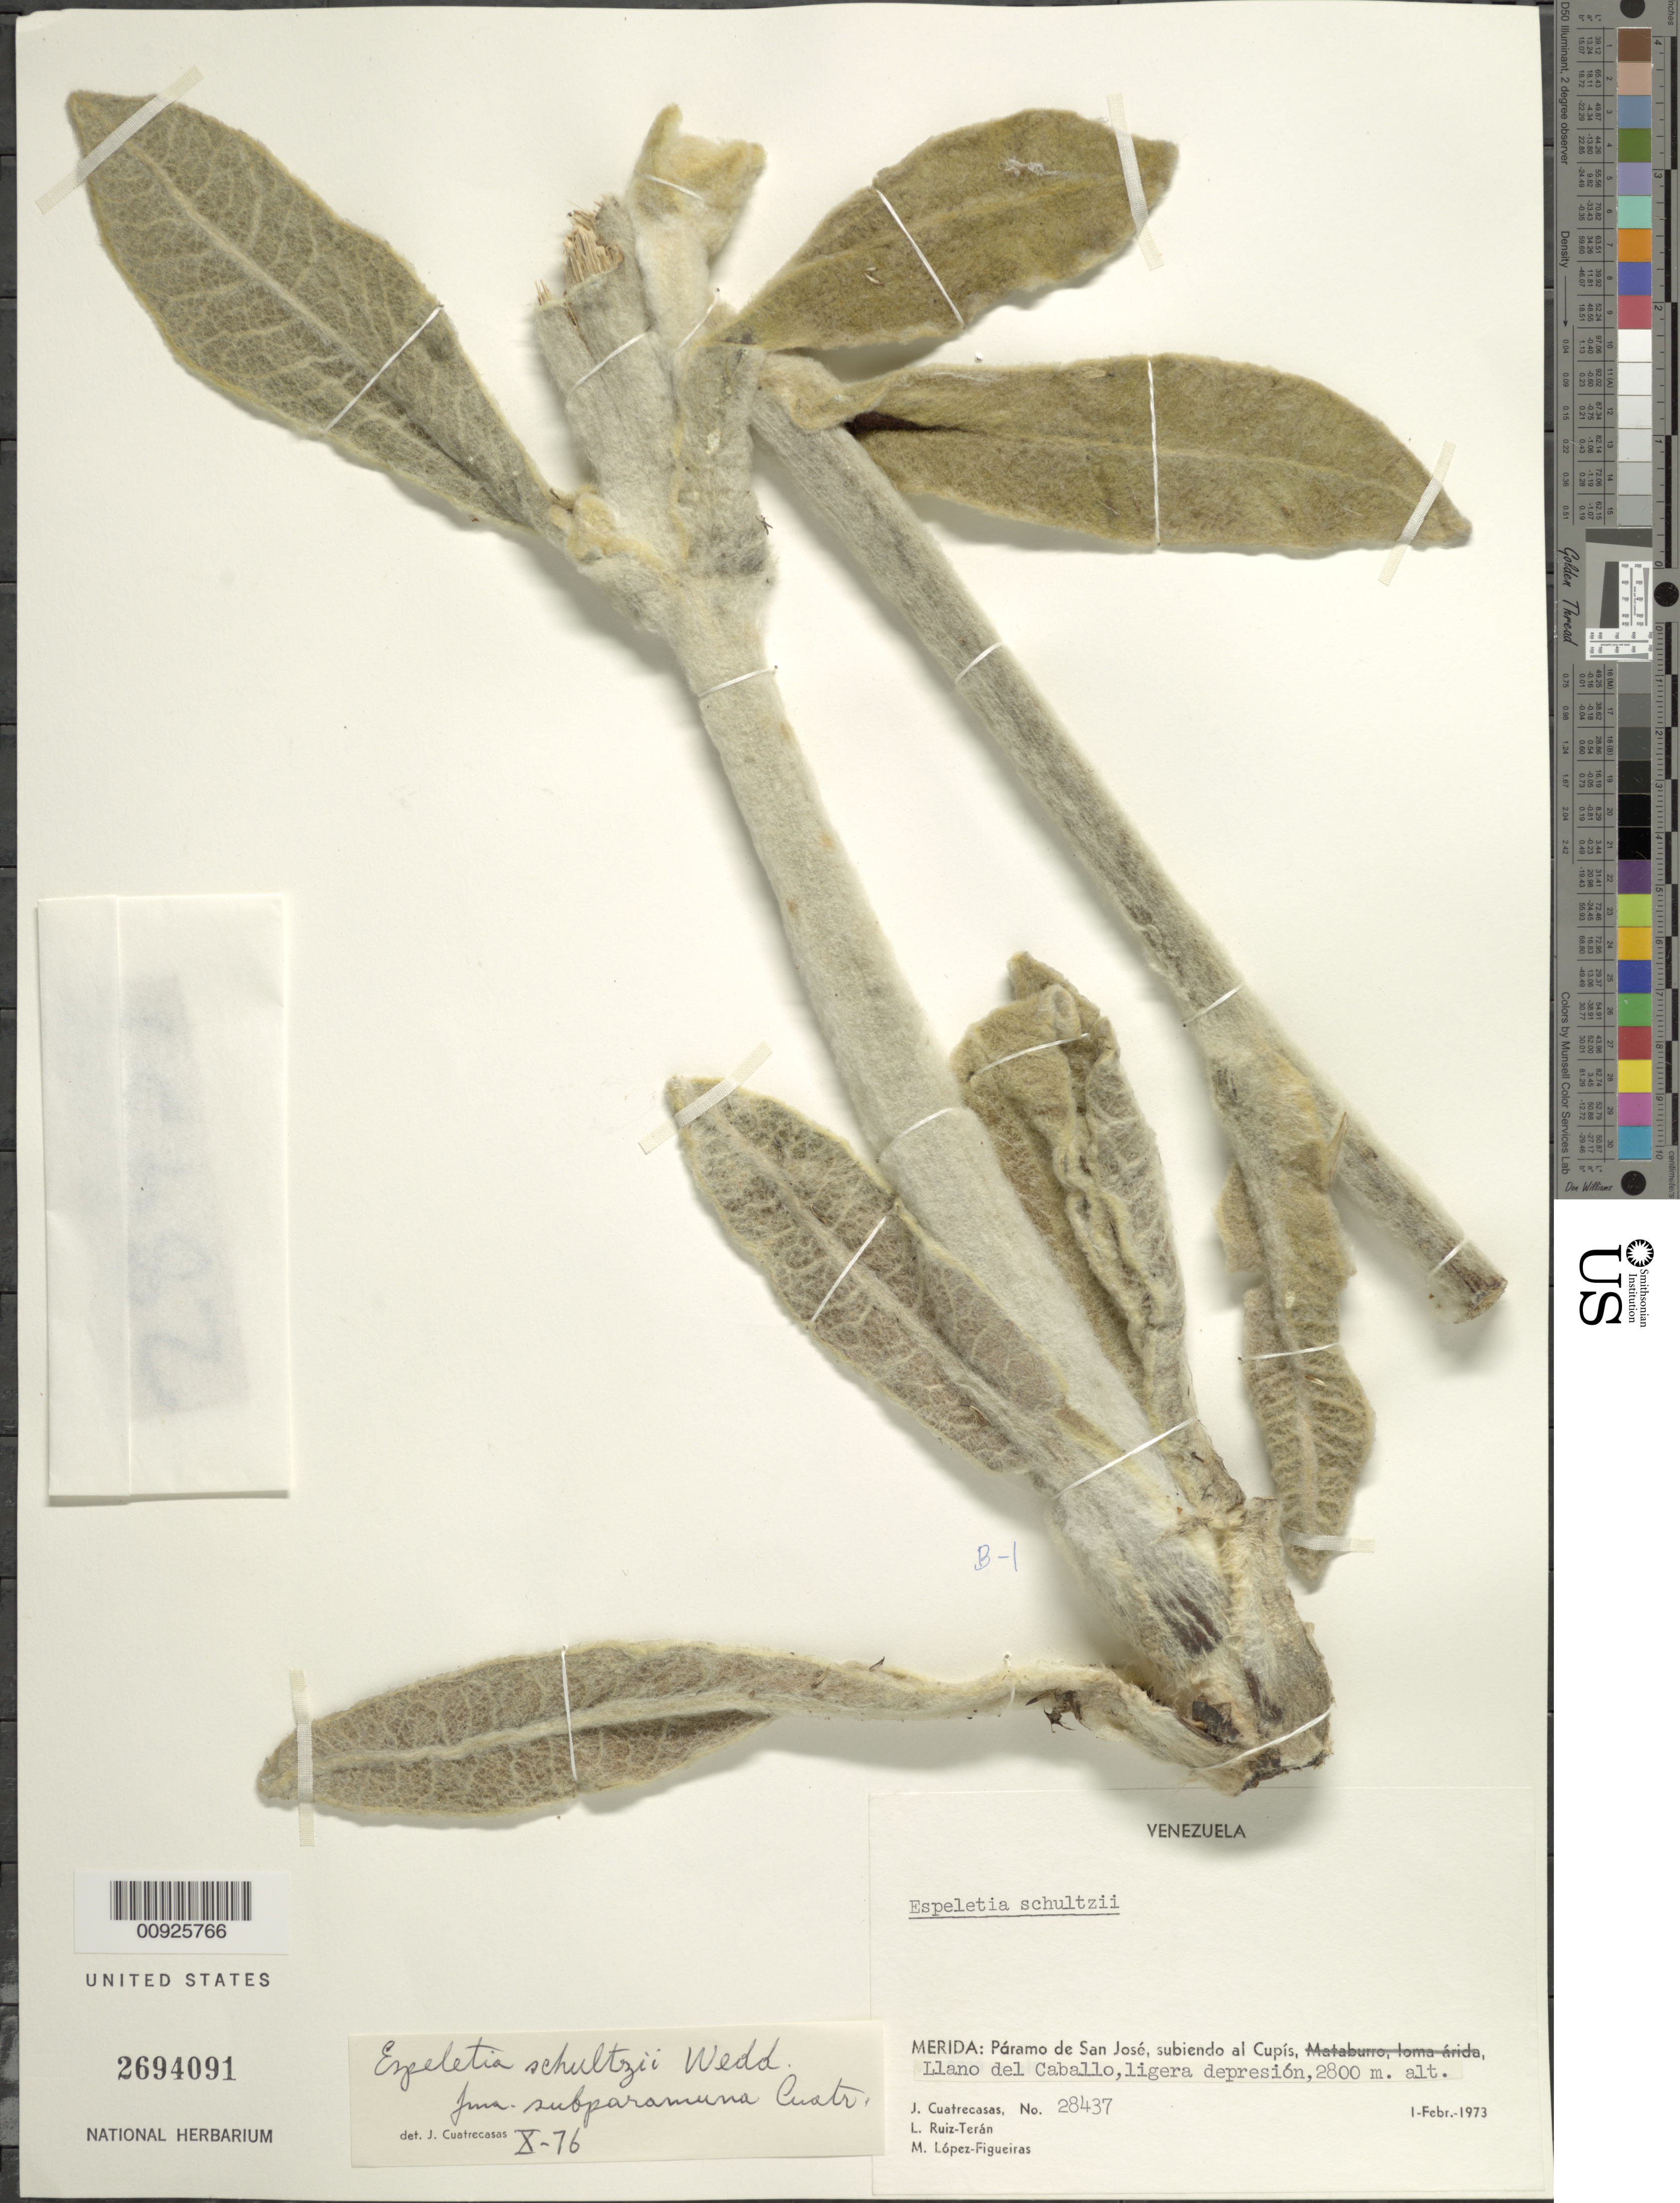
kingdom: Plantae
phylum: Tracheophyta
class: Magnoliopsida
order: Asterales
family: Asteraceae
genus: Espeletia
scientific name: Espeletia schultzii var. subparamuna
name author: Cuatrec.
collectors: J. Cuatrecasas, L. E. Ruíz-Terán & M. López Figueiras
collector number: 28437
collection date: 1973-02-01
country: Venezuela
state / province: Mérida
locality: P. de San José. Páramo de San José, subiendo al Cupís, Llano del Caballo, ligera depresión.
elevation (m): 2800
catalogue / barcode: US 2694091